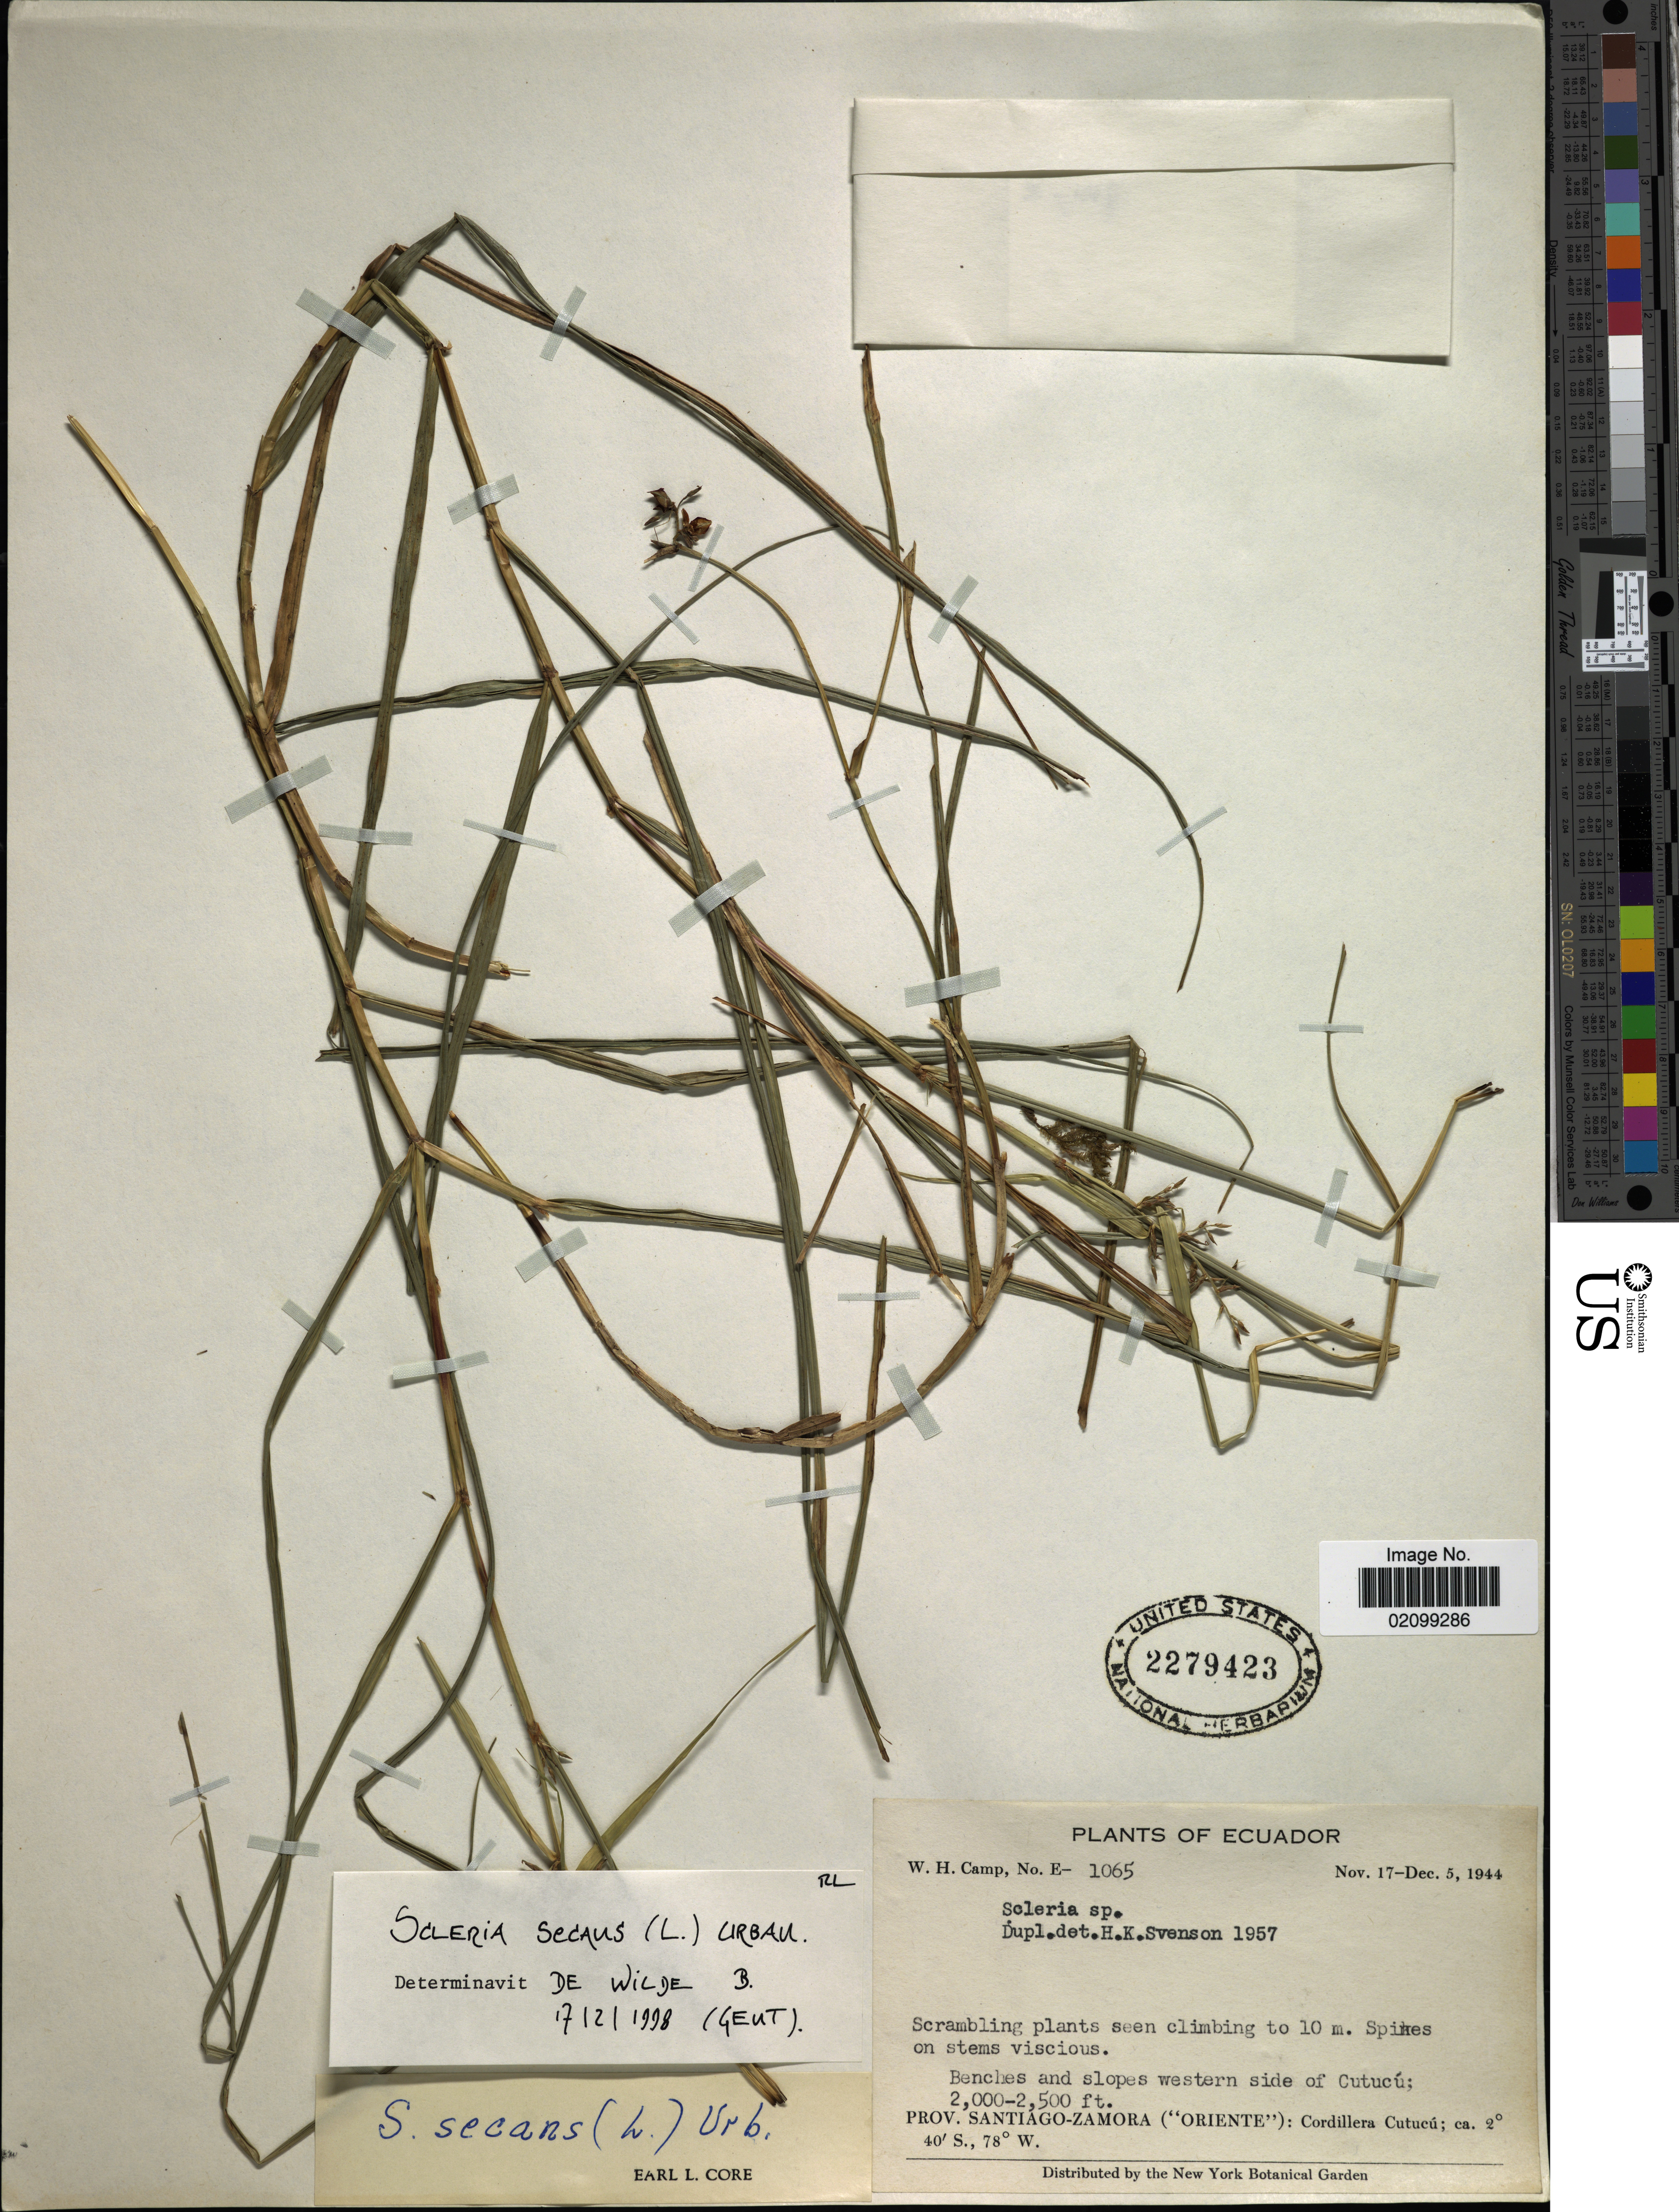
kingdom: Plantae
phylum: Tracheophyta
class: Liliopsida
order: Poales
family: Cyperaceae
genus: Scleria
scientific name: Scleria secans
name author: (L.) Urb.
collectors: W. H. Camp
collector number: E-1065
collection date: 1944-11-17/1944-12-05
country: Ecuador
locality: Bencles on Slopes western side of Cucucu. Prov. Santiago - Zamora ( "Oriente"):Cordillera Cutucu.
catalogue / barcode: US 2279423